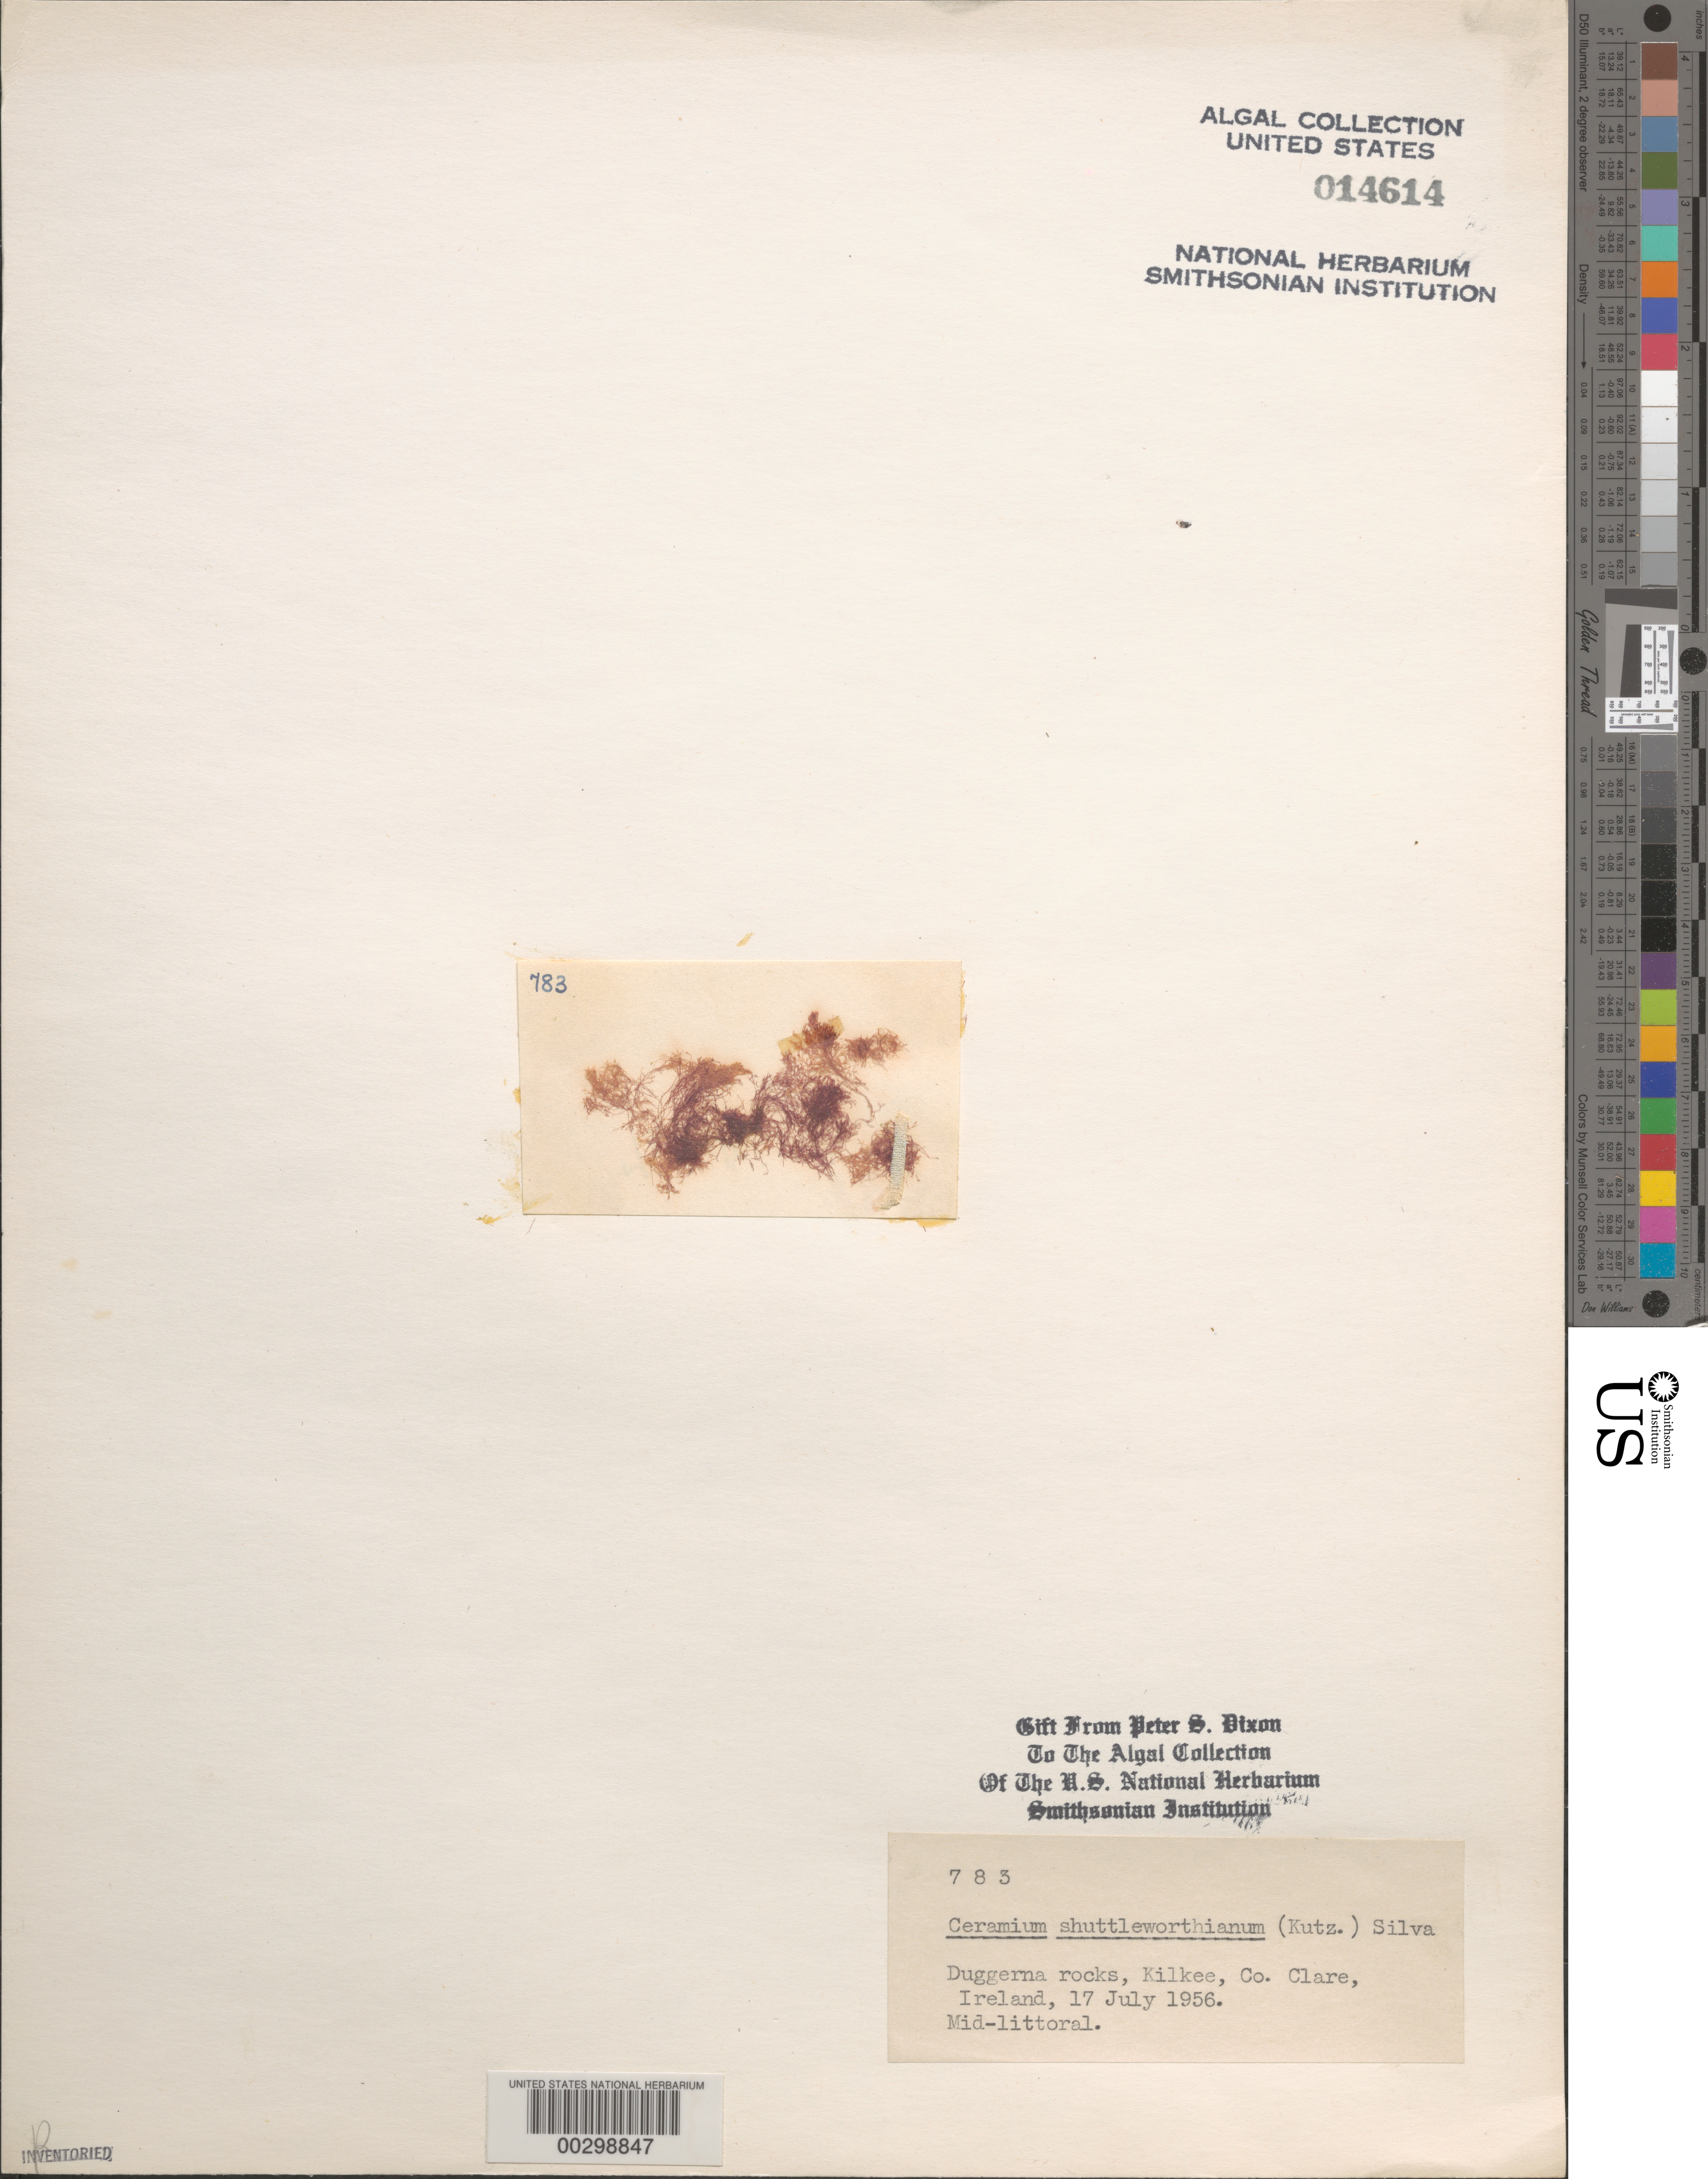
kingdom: Plantae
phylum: Rhodophyta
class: Florideophyceae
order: Ceramiales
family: Ceramiaceae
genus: Ceramium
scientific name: Ceramium shuttleworthianum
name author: (Kütz.) Rabenh.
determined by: Dixon, P. S.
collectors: P. S. Dixon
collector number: PSD 783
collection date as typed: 17 Jul 1956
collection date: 1956-07-17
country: Ireland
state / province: Munster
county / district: Clare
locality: Duggerna Rocks, Kilkee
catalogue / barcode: US 14614